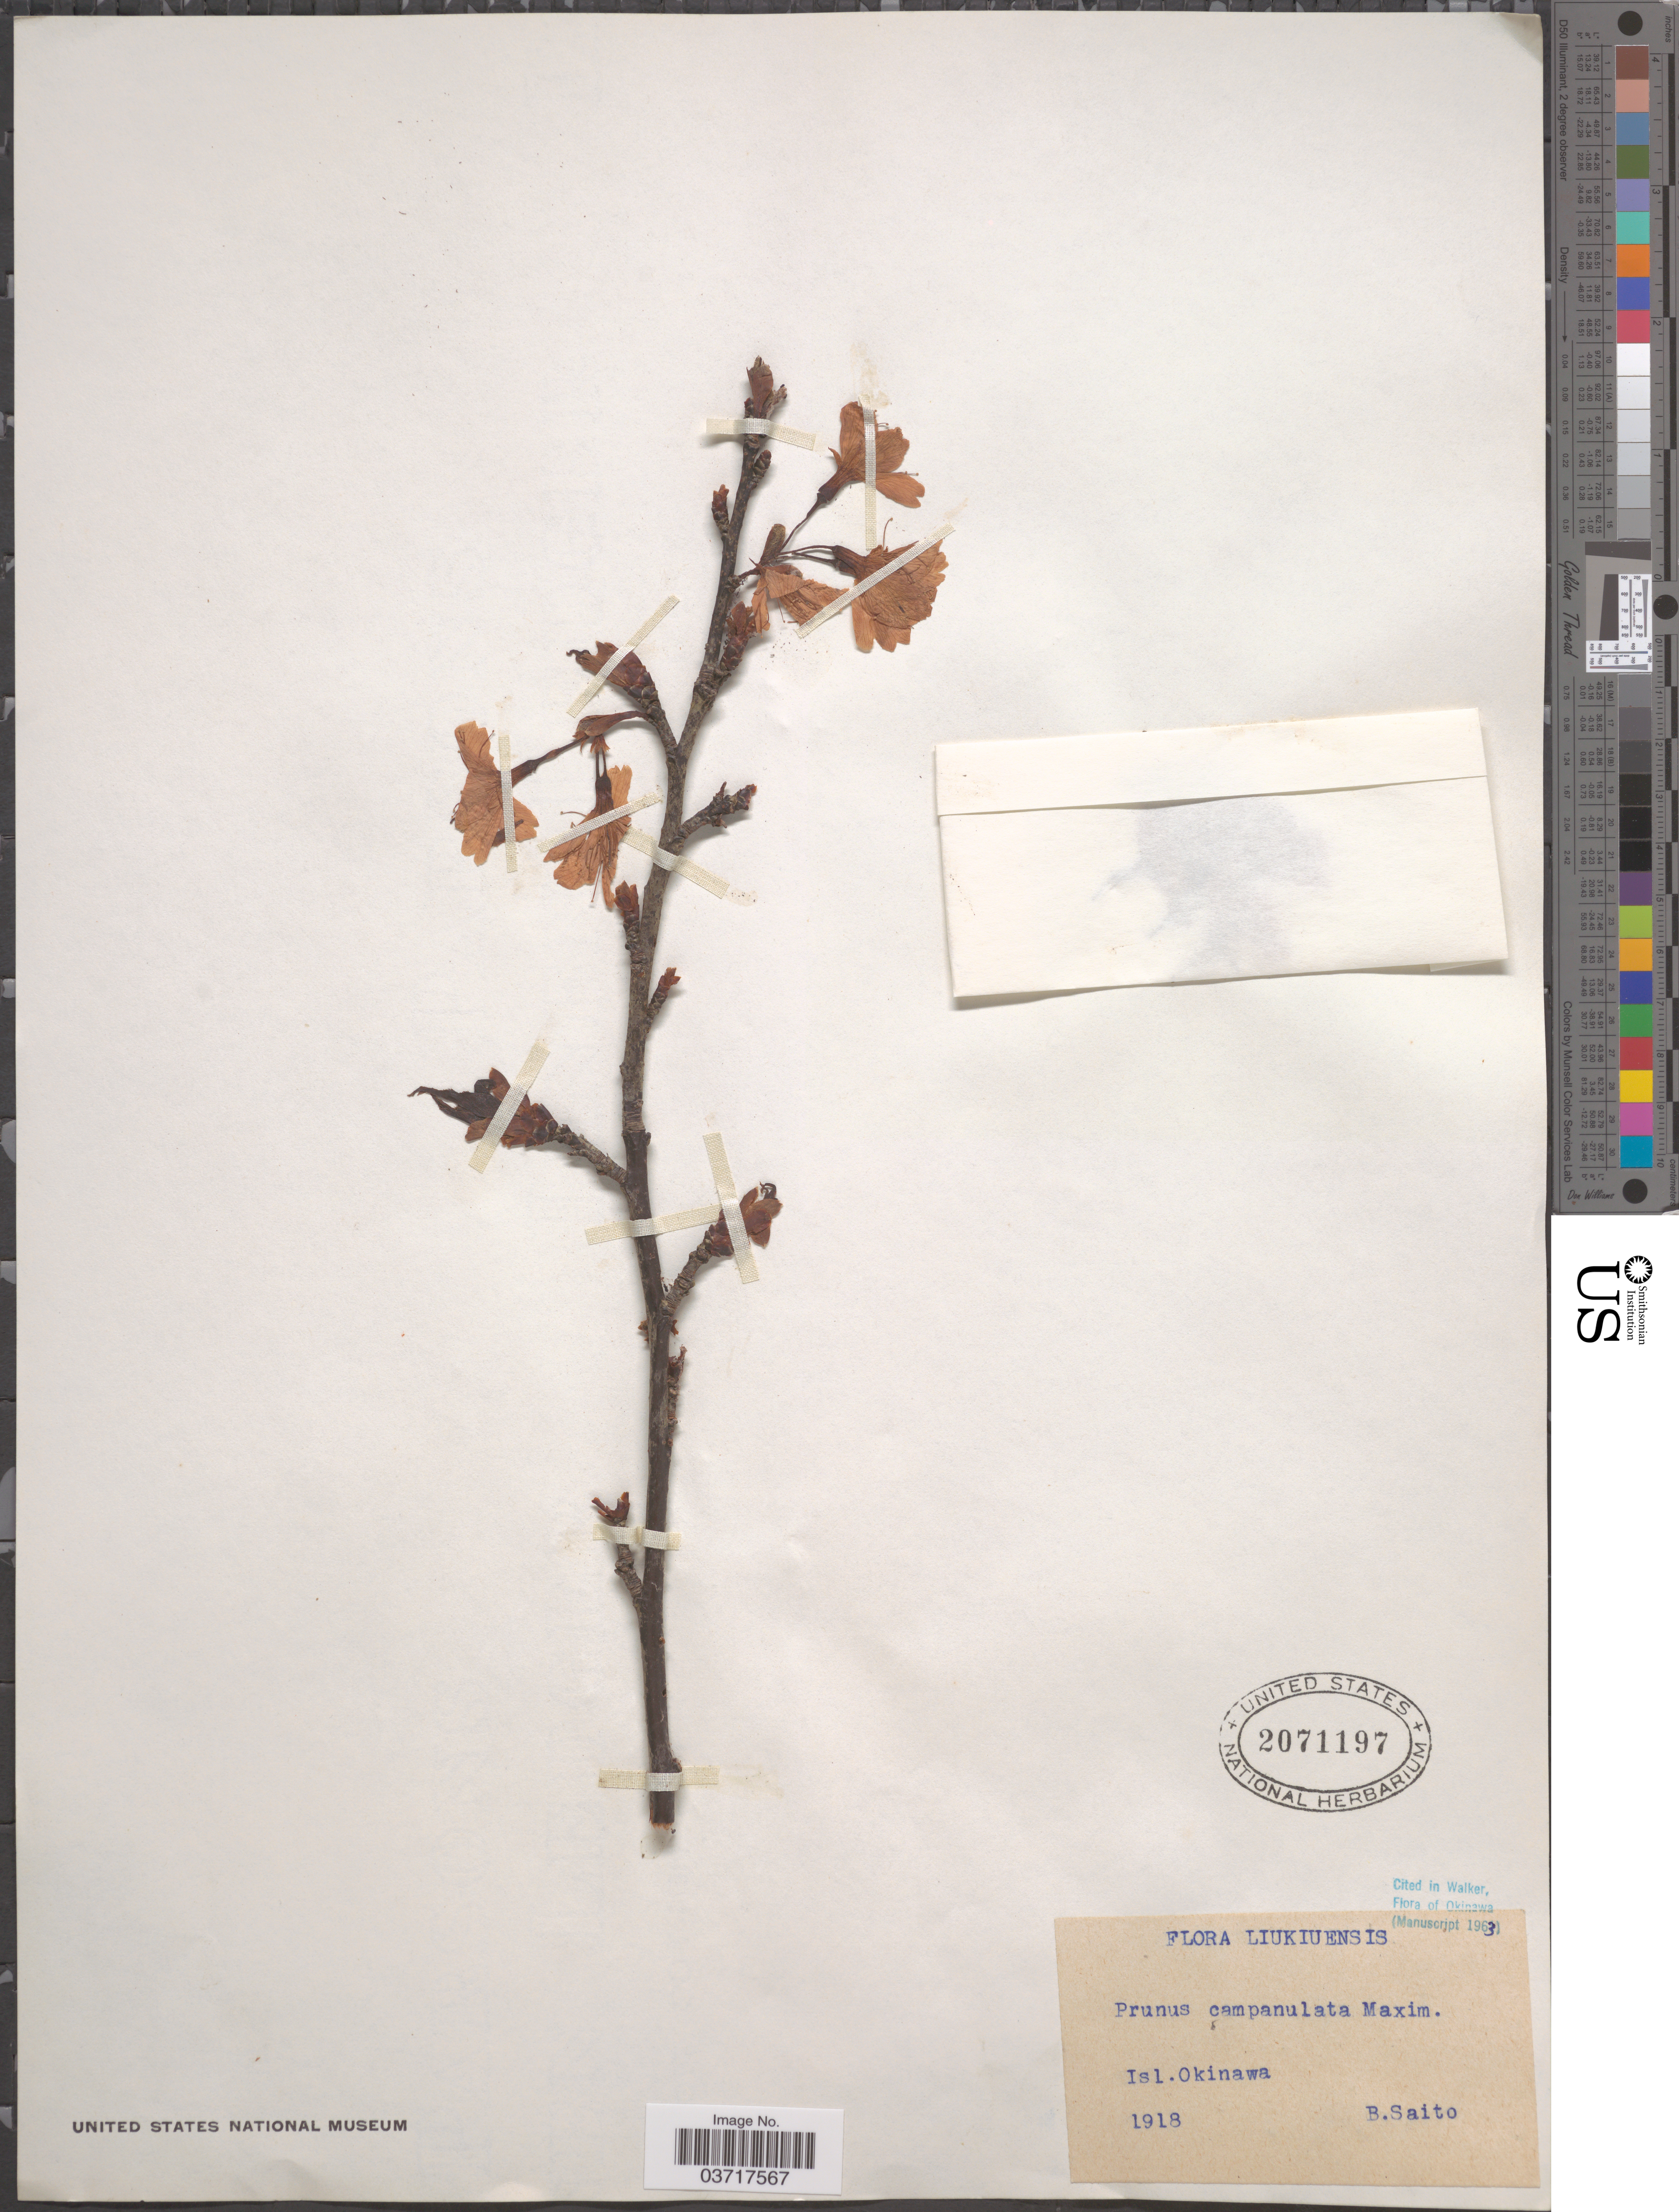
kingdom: Plantae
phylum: Tracheophyta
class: Magnoliopsida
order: Rosales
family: Rosaceae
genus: Prunus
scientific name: Prunus campanulata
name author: Maxim.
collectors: B. Saito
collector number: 3?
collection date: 1918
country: Japan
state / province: Okinawa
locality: Luikiuensis. Isl. Okinawa.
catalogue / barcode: US 2071197